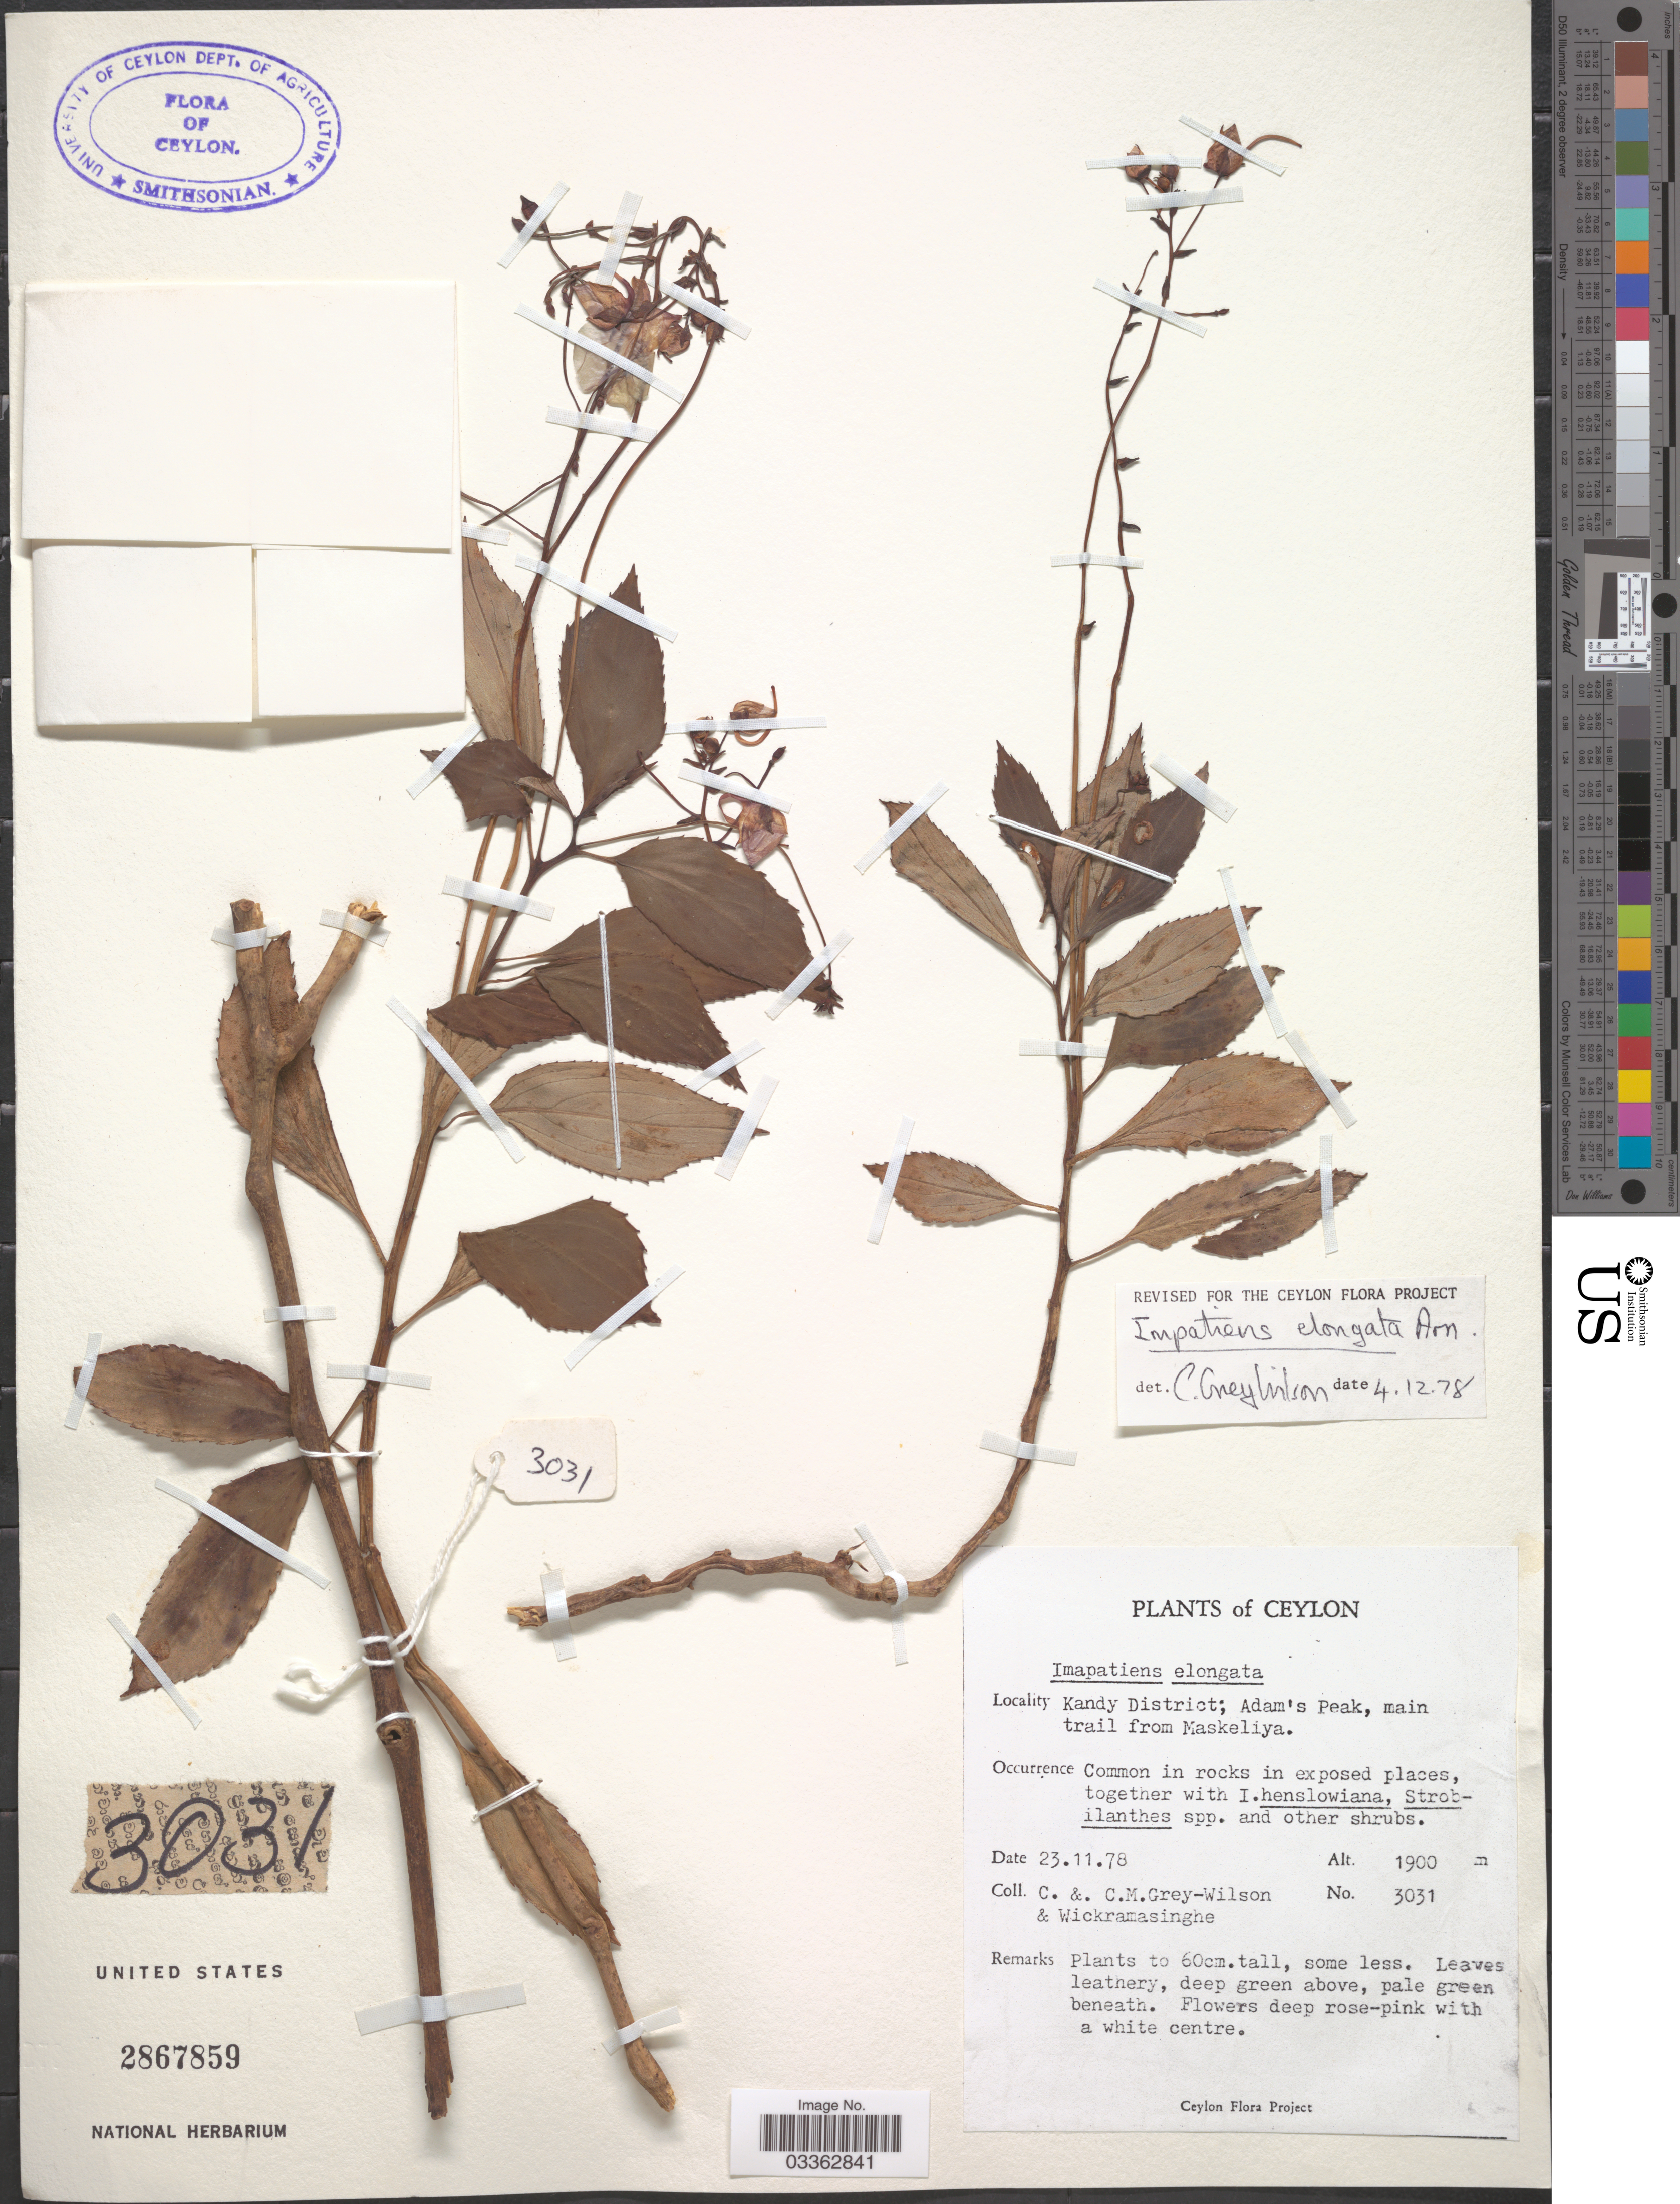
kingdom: Plantae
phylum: Tracheophyta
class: Magnoliopsida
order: Ericales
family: Balsaminaceae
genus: Impatiens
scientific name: Impatiens elongata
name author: Arn.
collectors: C. Grey-Wilson, C. Grey-Wilson & -. Wickramasinghe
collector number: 3031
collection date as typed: Transcribed d/m/y: 23/11/78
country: Sri Lanka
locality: Ceylon. Kandy District; Adam's Peak, main trail from Maskeliya.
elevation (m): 1900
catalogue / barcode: US 2867859